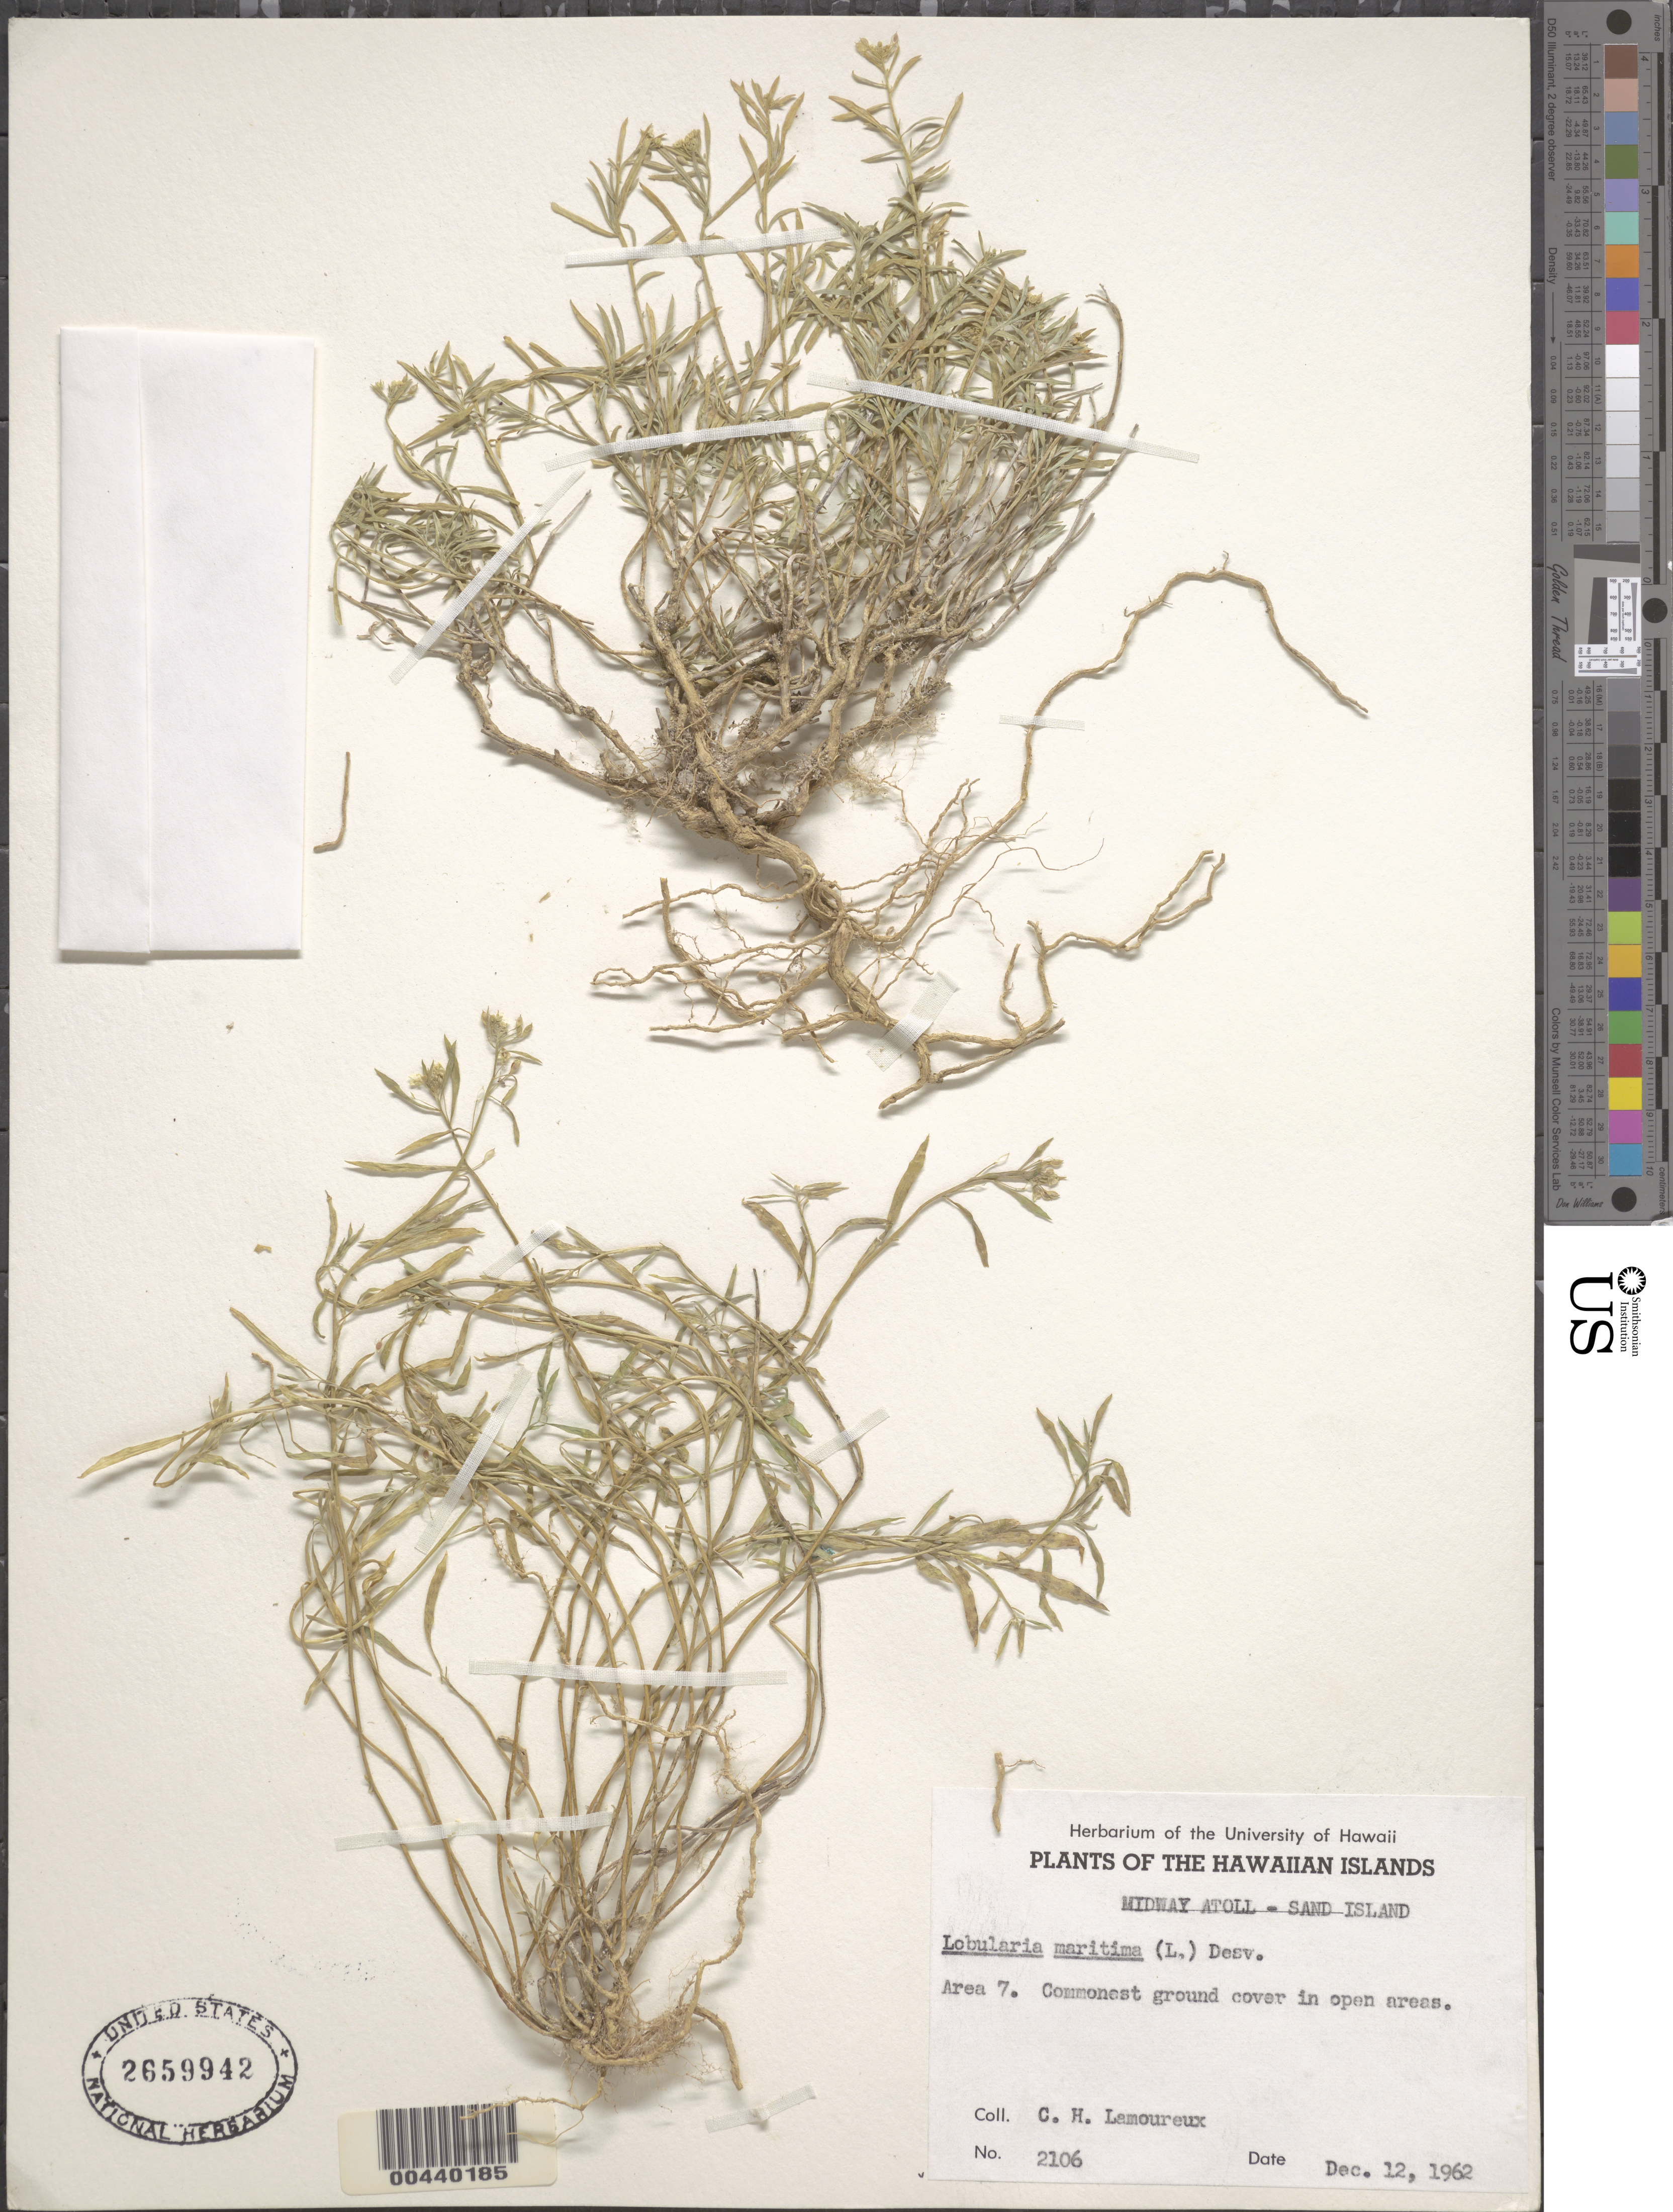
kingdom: Plantae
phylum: Tracheophyta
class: Magnoliopsida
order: Brassicales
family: Brassicaceae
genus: Lobularia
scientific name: Lobularia maritima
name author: (L.) Desv.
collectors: C. H. Lamoureux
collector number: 2106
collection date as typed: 12 Dec 1962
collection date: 1962-12-12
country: U.S. Administered Pacific Islands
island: Midway Atoll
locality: Area 7, Sand Islet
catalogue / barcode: US 2659942